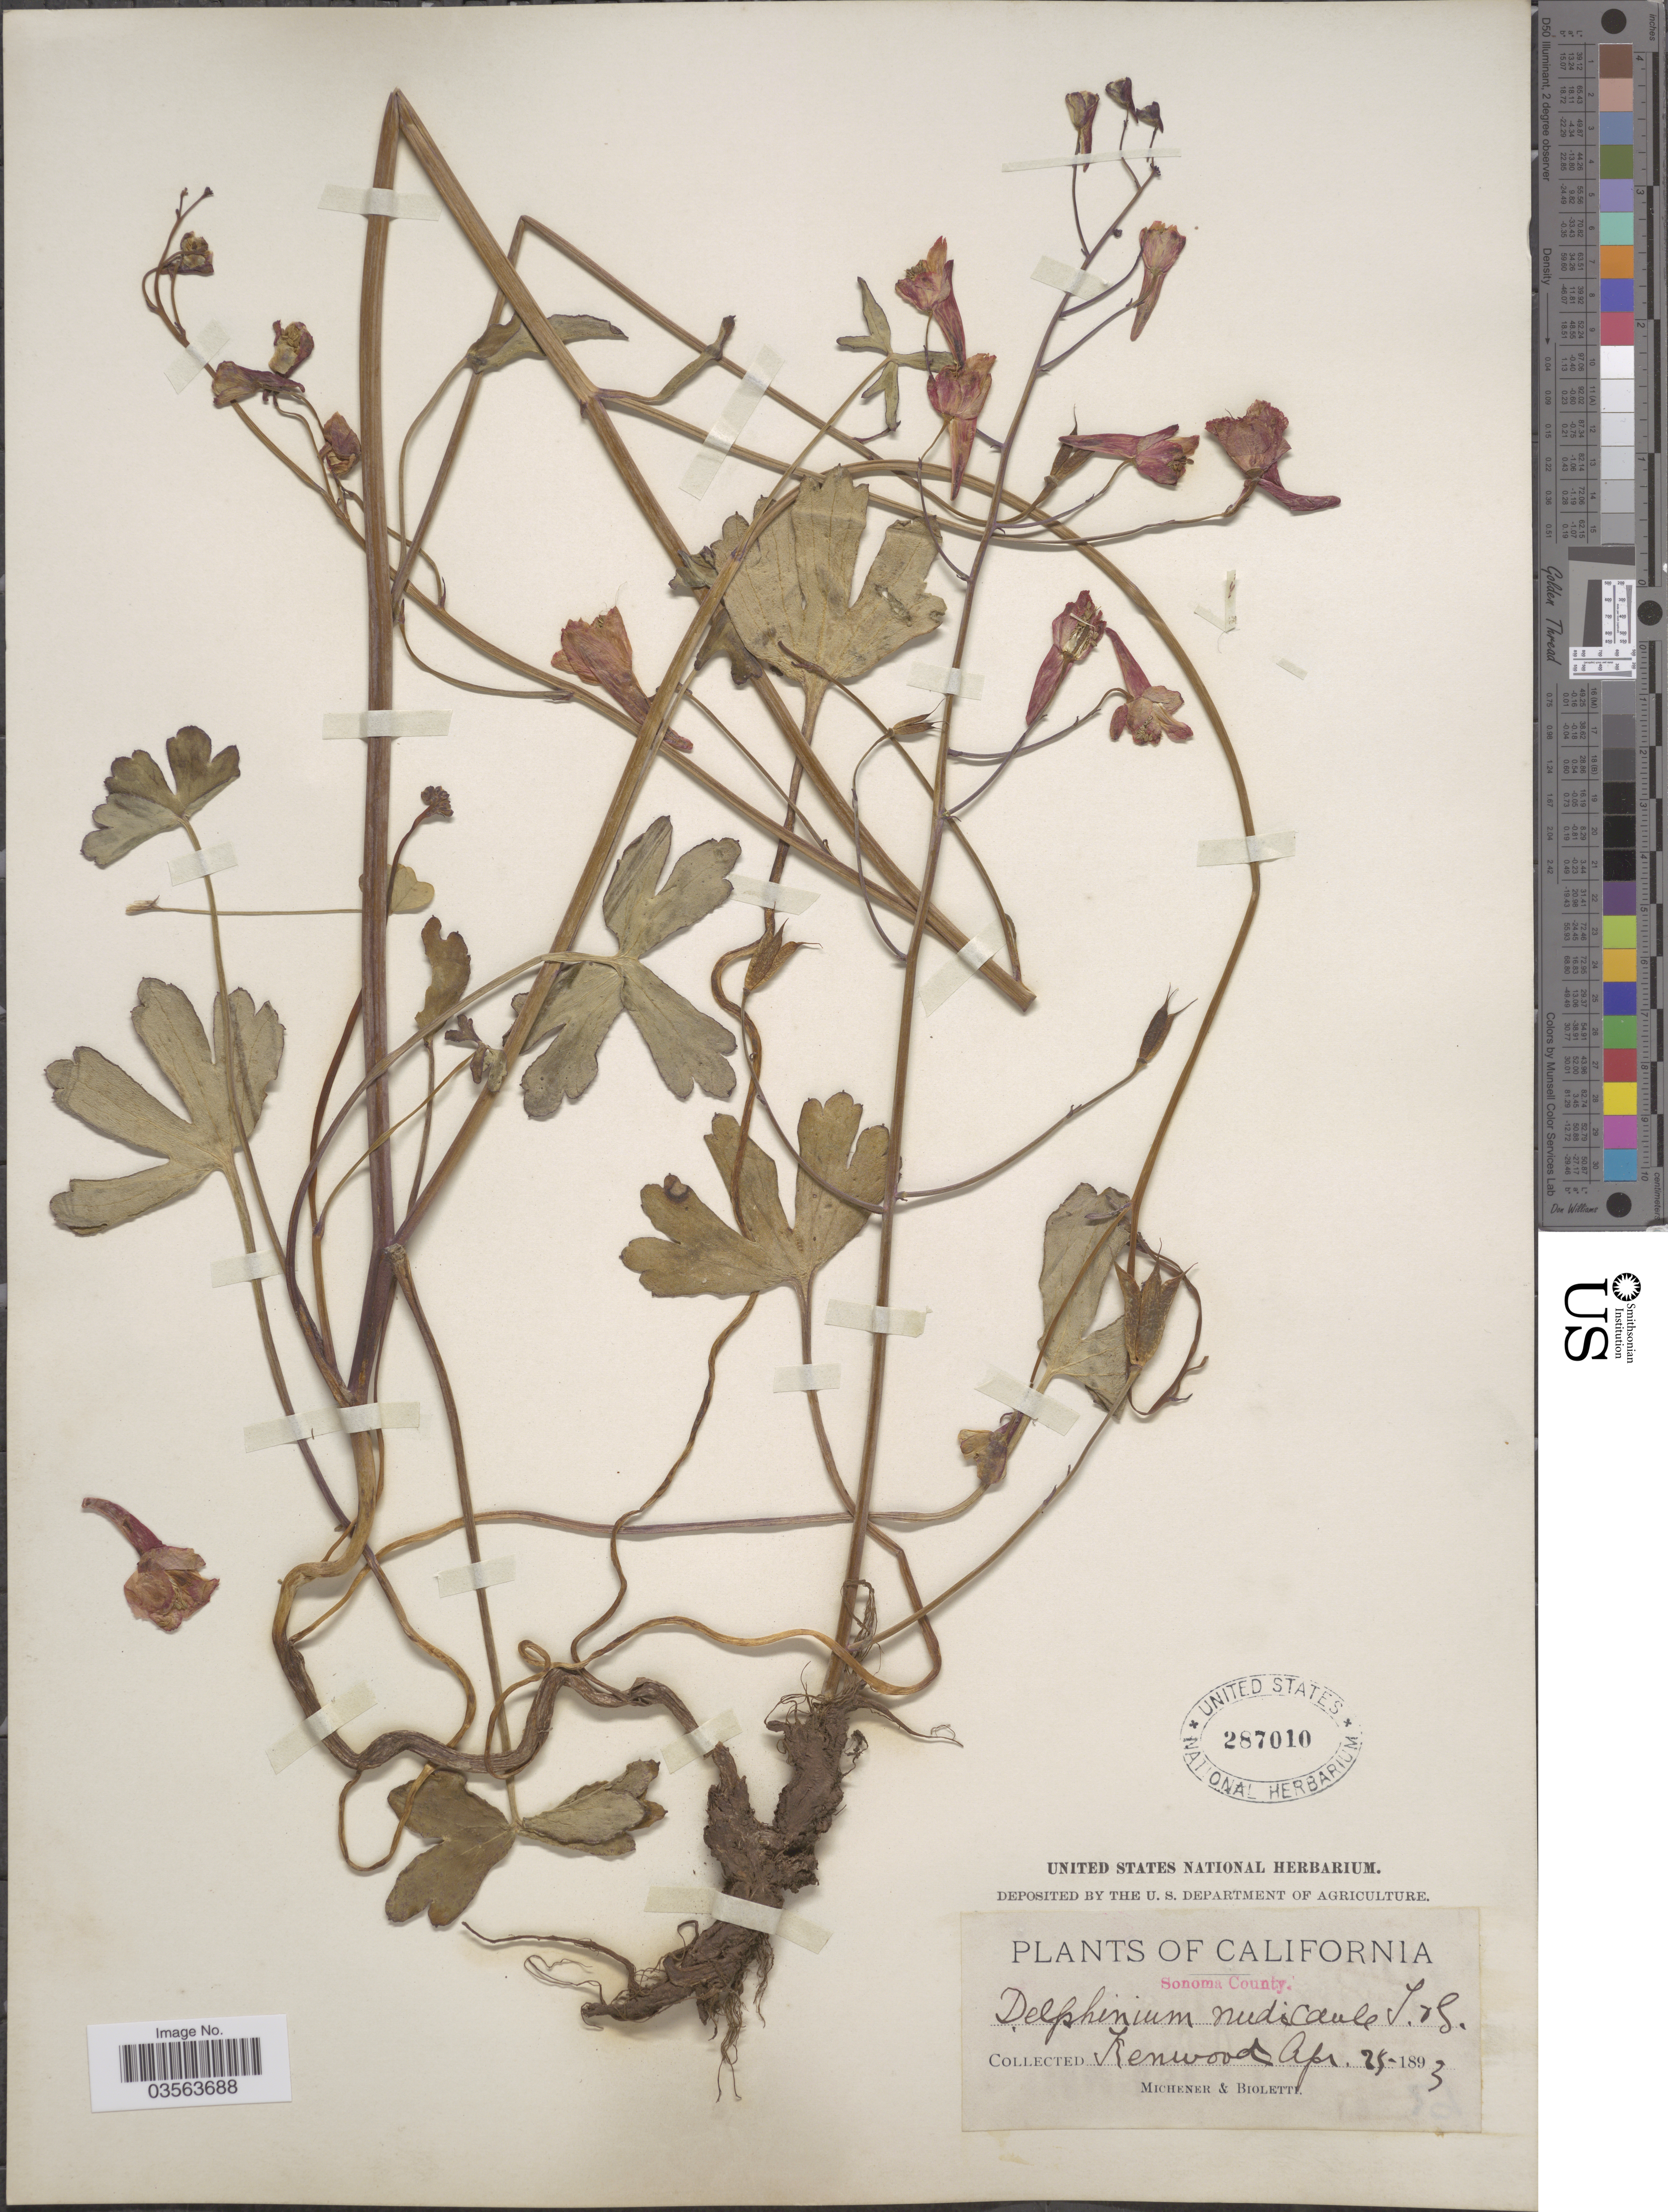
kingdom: Plantae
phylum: Tracheophyta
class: Magnoliopsida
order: Ranunculales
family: Ranunculaceae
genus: Delphinium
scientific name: Delphinium nudicaule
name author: Torr. & A. Gray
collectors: -. Michener & -- Bioletti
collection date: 1893-04-25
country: United States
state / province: California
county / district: Sonoma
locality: Sonoma County. Kenwood.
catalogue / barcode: US 287010